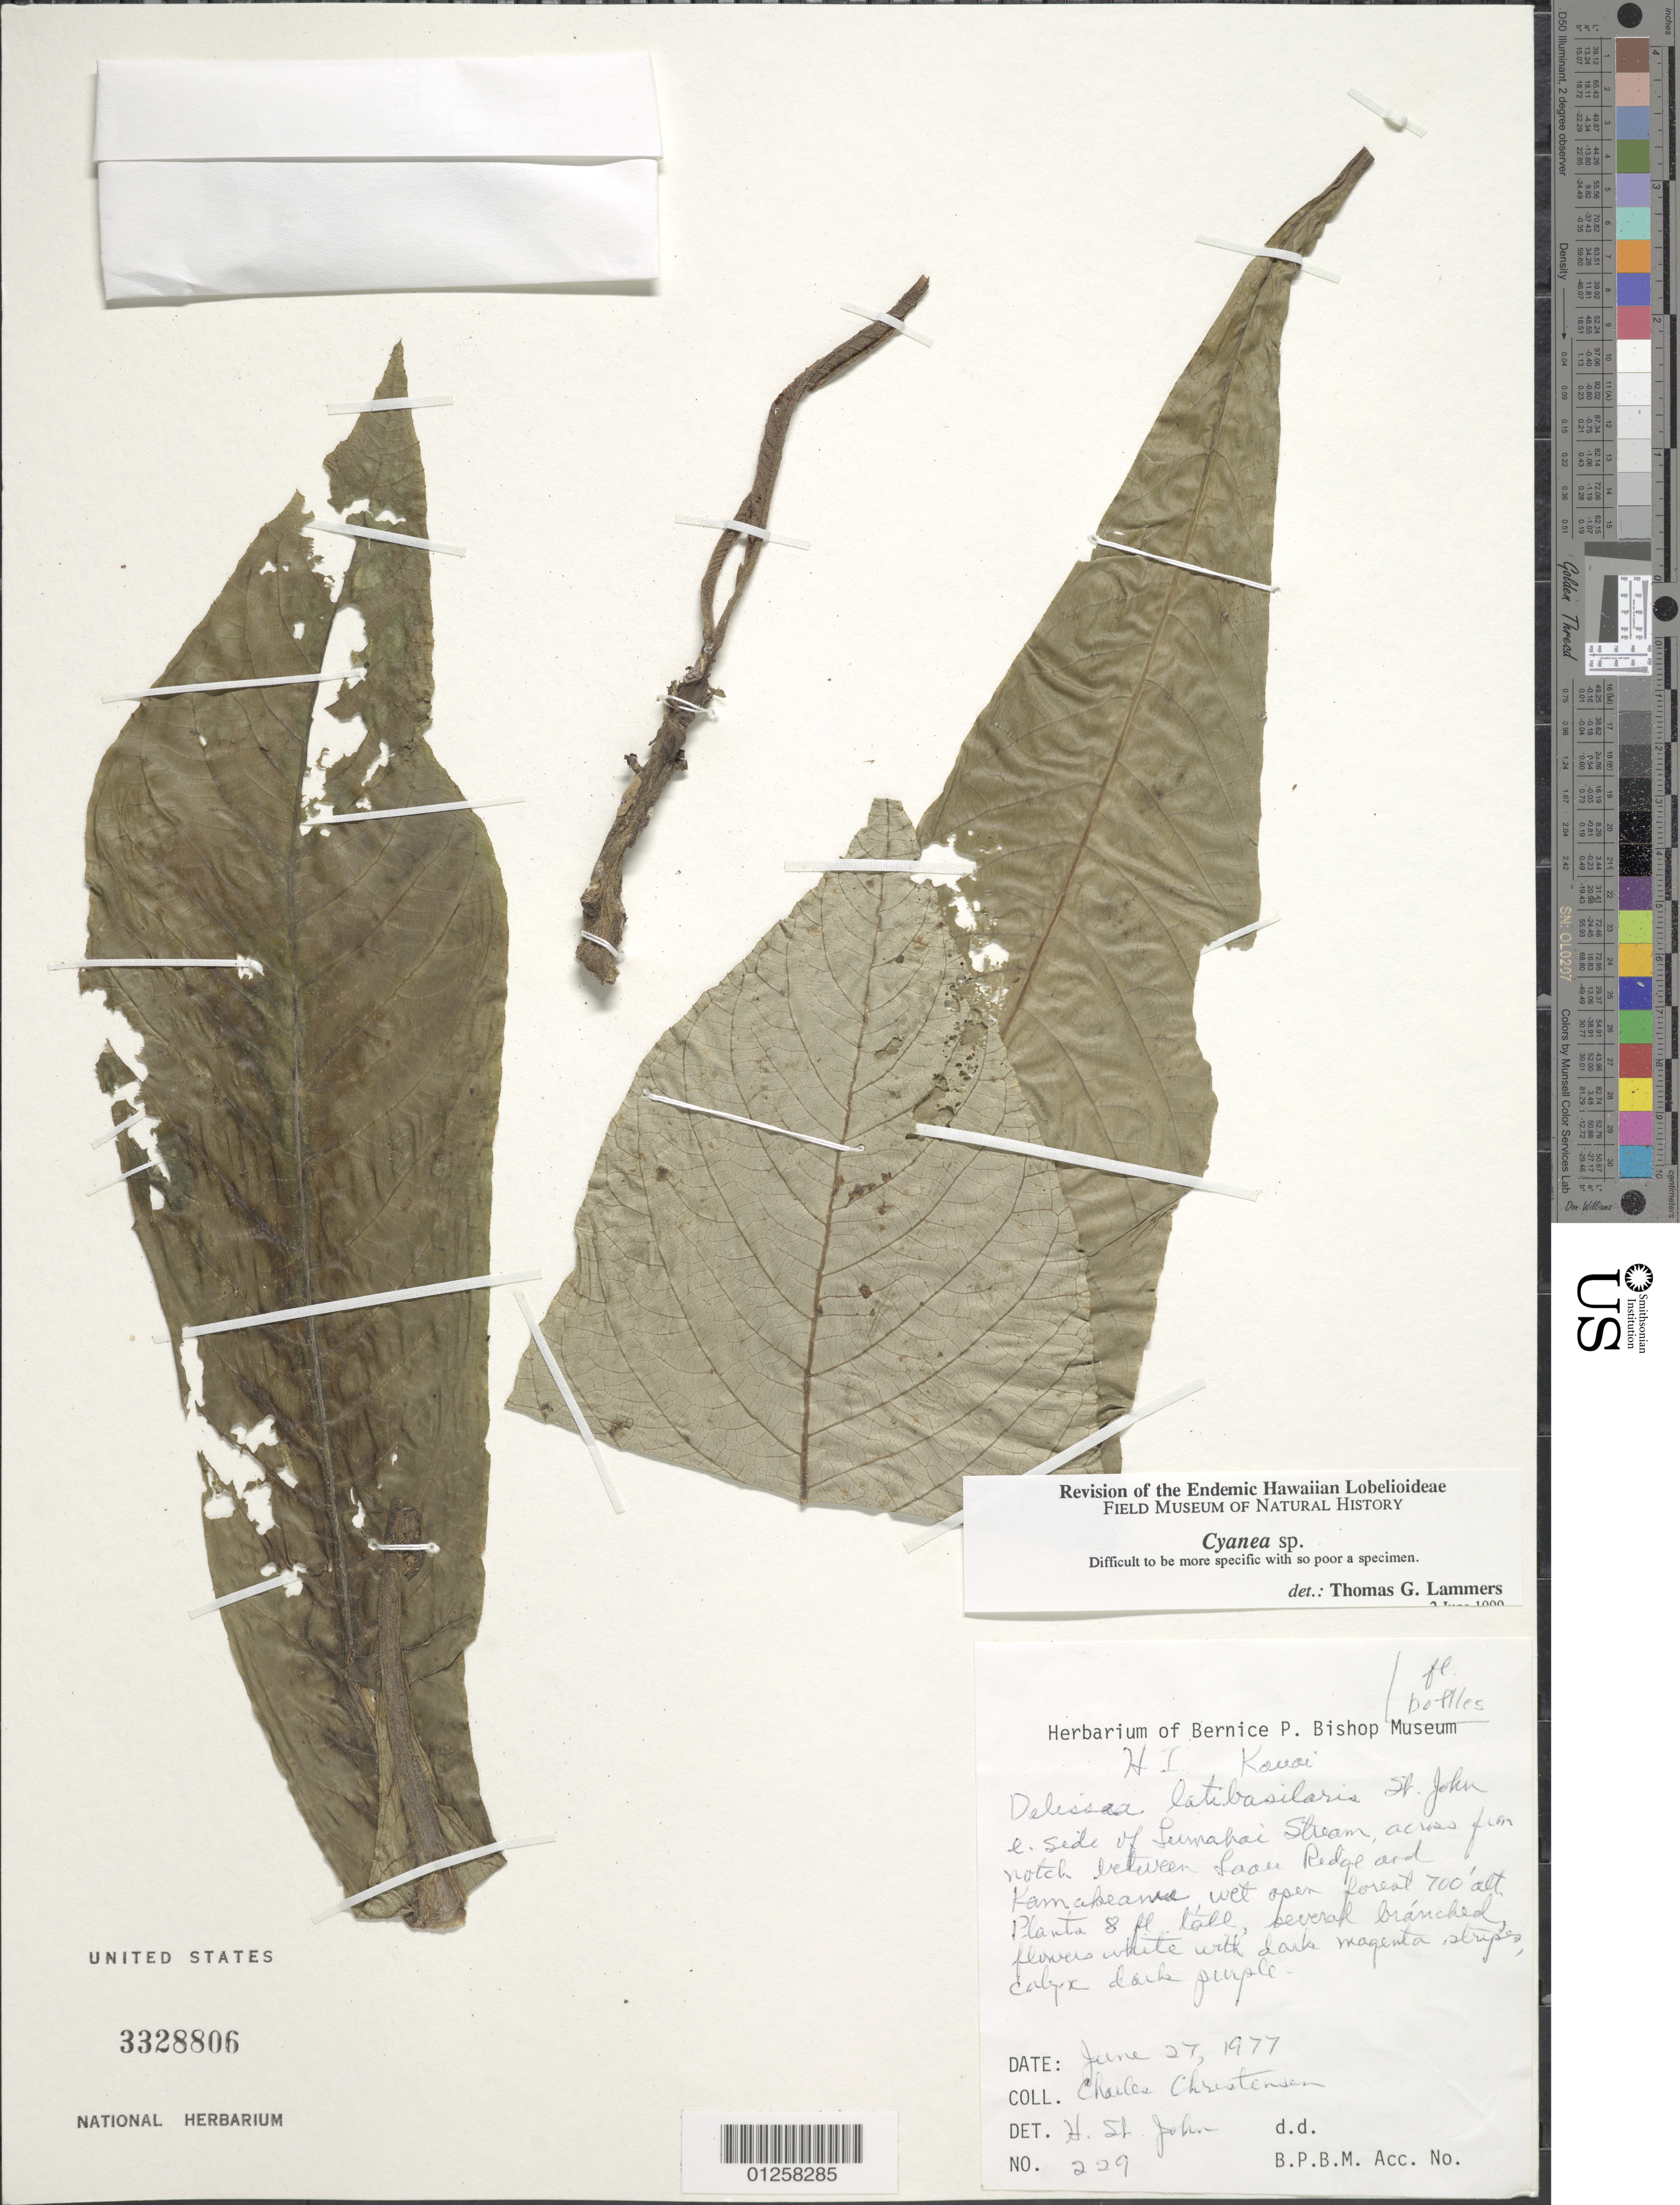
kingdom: Plantae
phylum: Tracheophyta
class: Magnoliopsida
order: Asterales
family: Campanulaceae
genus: Cyanea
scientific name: Cyanea sp.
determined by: Lammers, T. G.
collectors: C. Cristensen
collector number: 274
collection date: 1977-06-25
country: United States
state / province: Hawaii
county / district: Kauai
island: Kaua'i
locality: E. side of Lunahai Stream, across from notch between Laau Ridge and Kamakeanse.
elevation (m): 700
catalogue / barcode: US 3328806